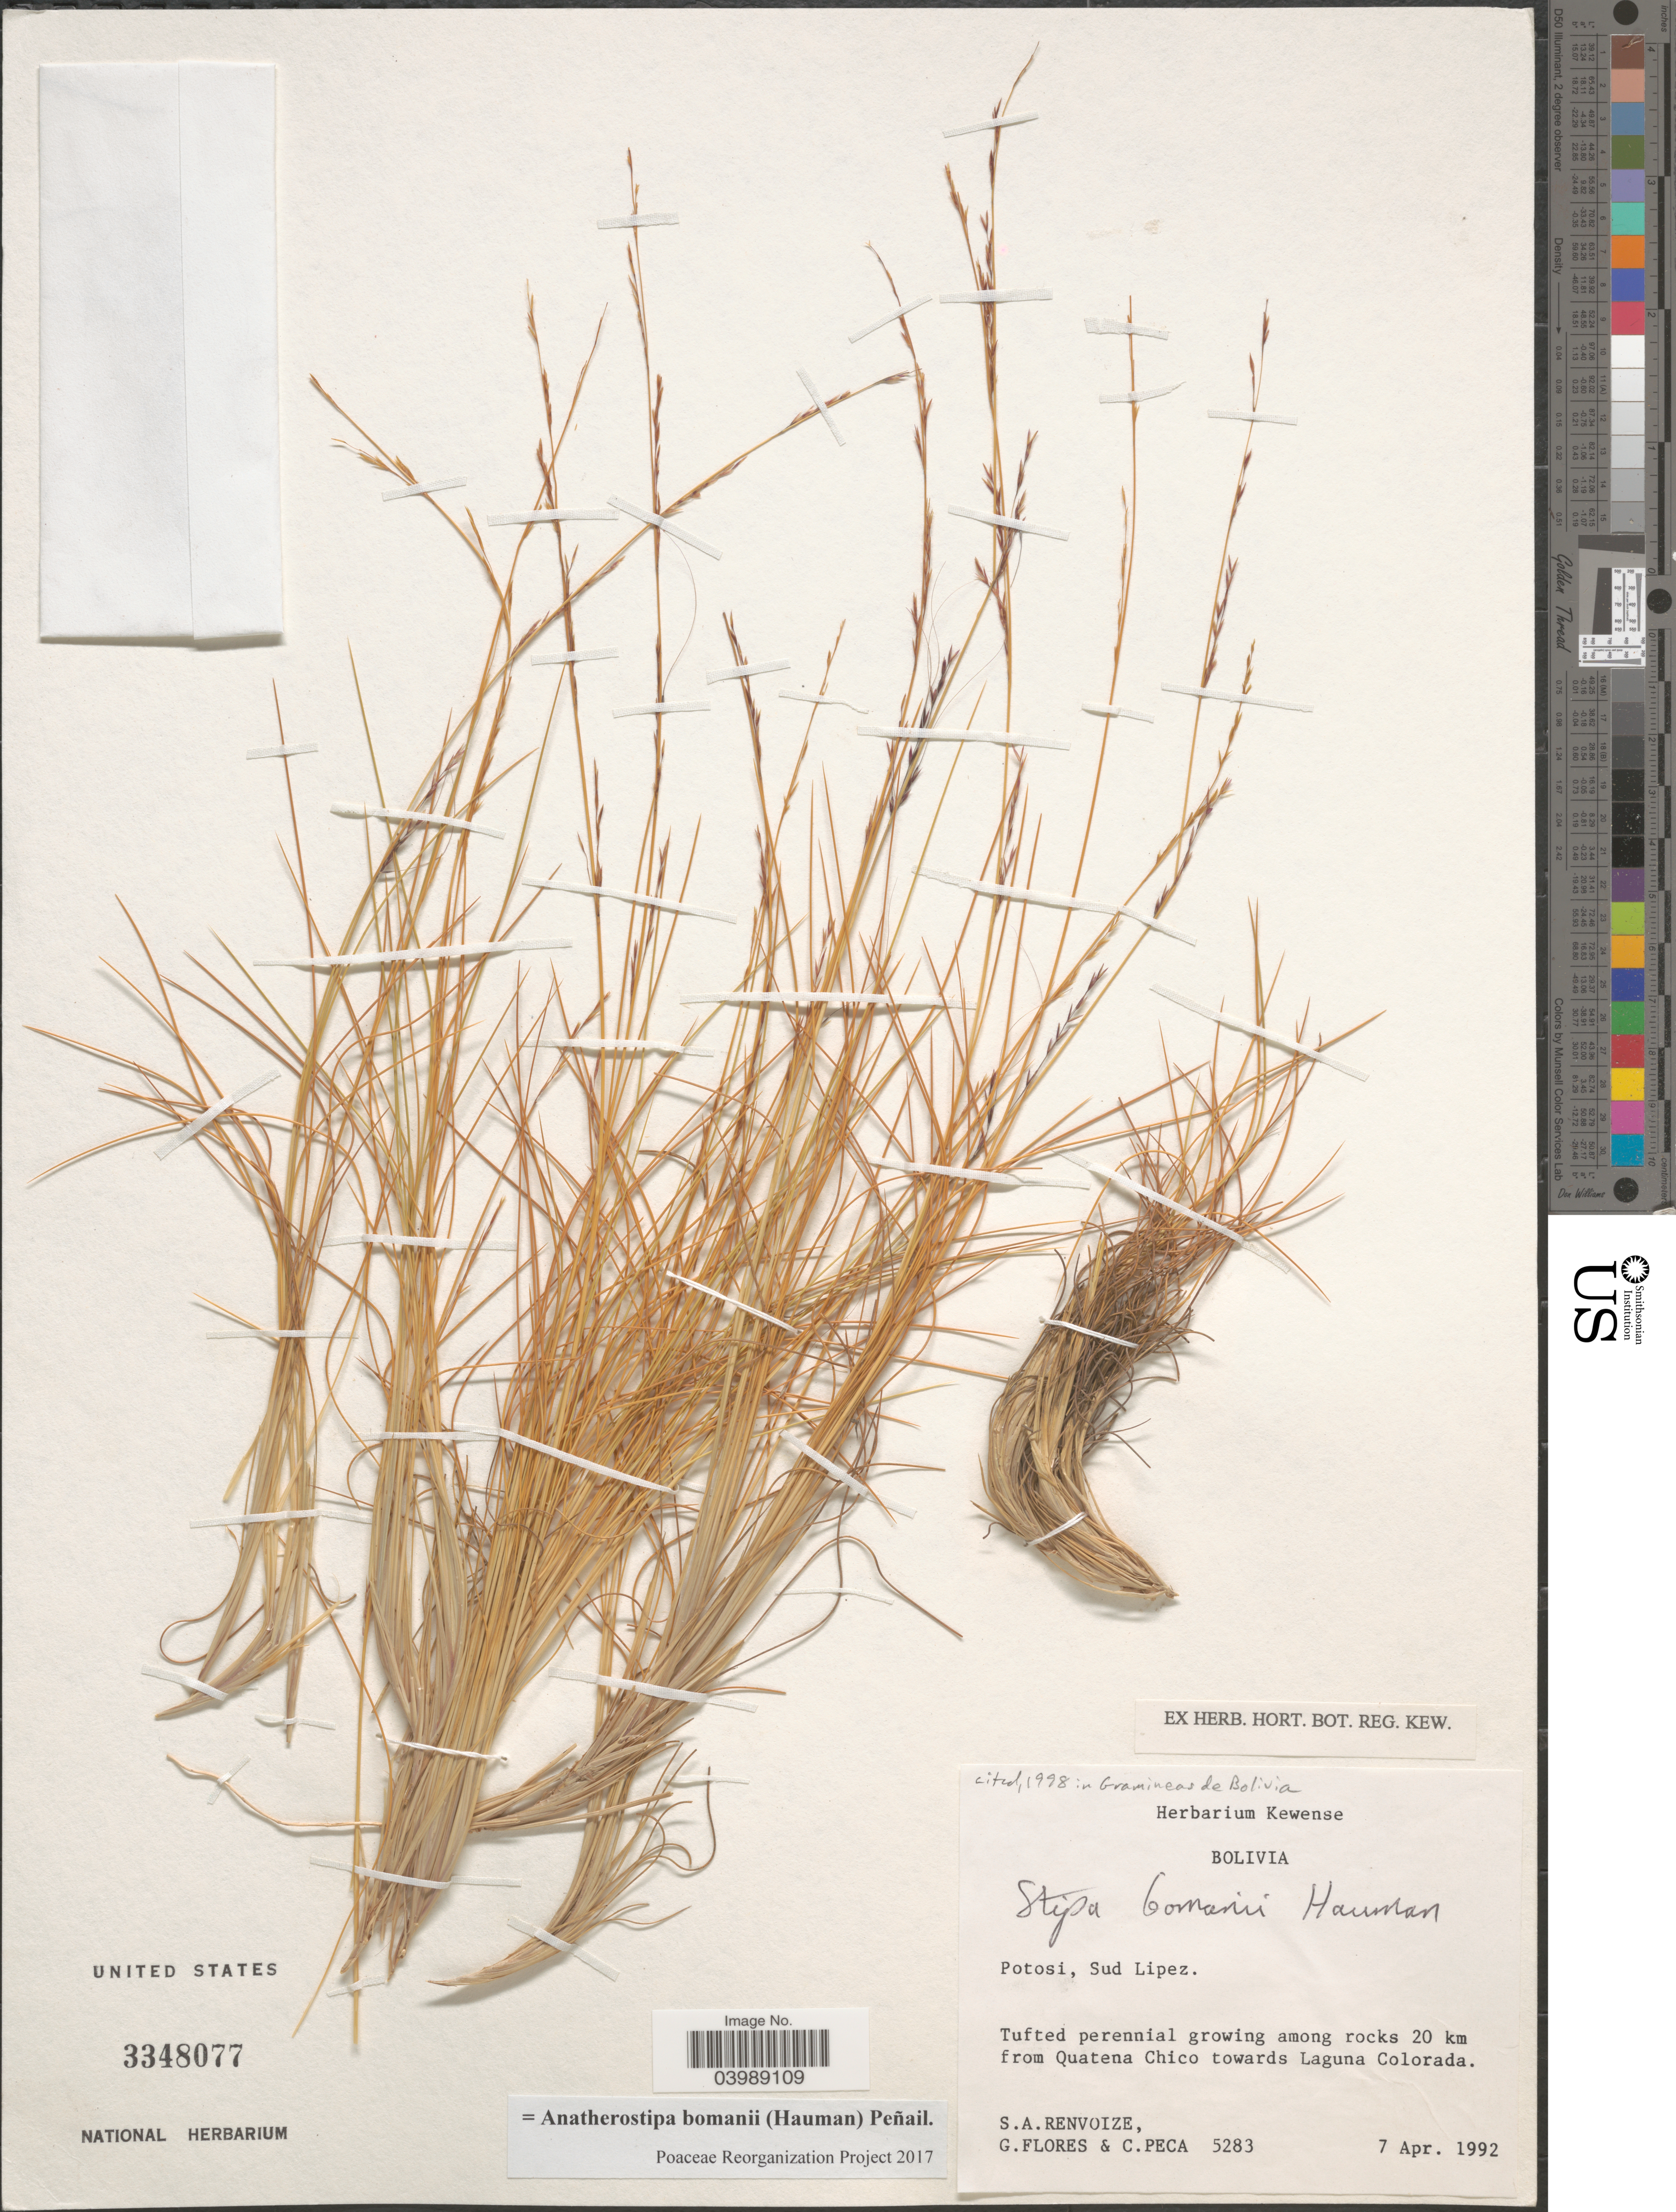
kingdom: Plantae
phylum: Tracheophyta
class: Liliopsida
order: Poales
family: Poaceae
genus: Anatherostipa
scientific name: Anatherostipa bomanii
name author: (Hauman) Peñailillo B.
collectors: S. A. Renvoize, G. Flores F. & C. Peca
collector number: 5283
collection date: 1992-04-07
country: Bolivia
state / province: Potosi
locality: Sud Lipez. Among rocks 20 km from Quatena Chico towards Laguna Colorada.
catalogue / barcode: US 3348077